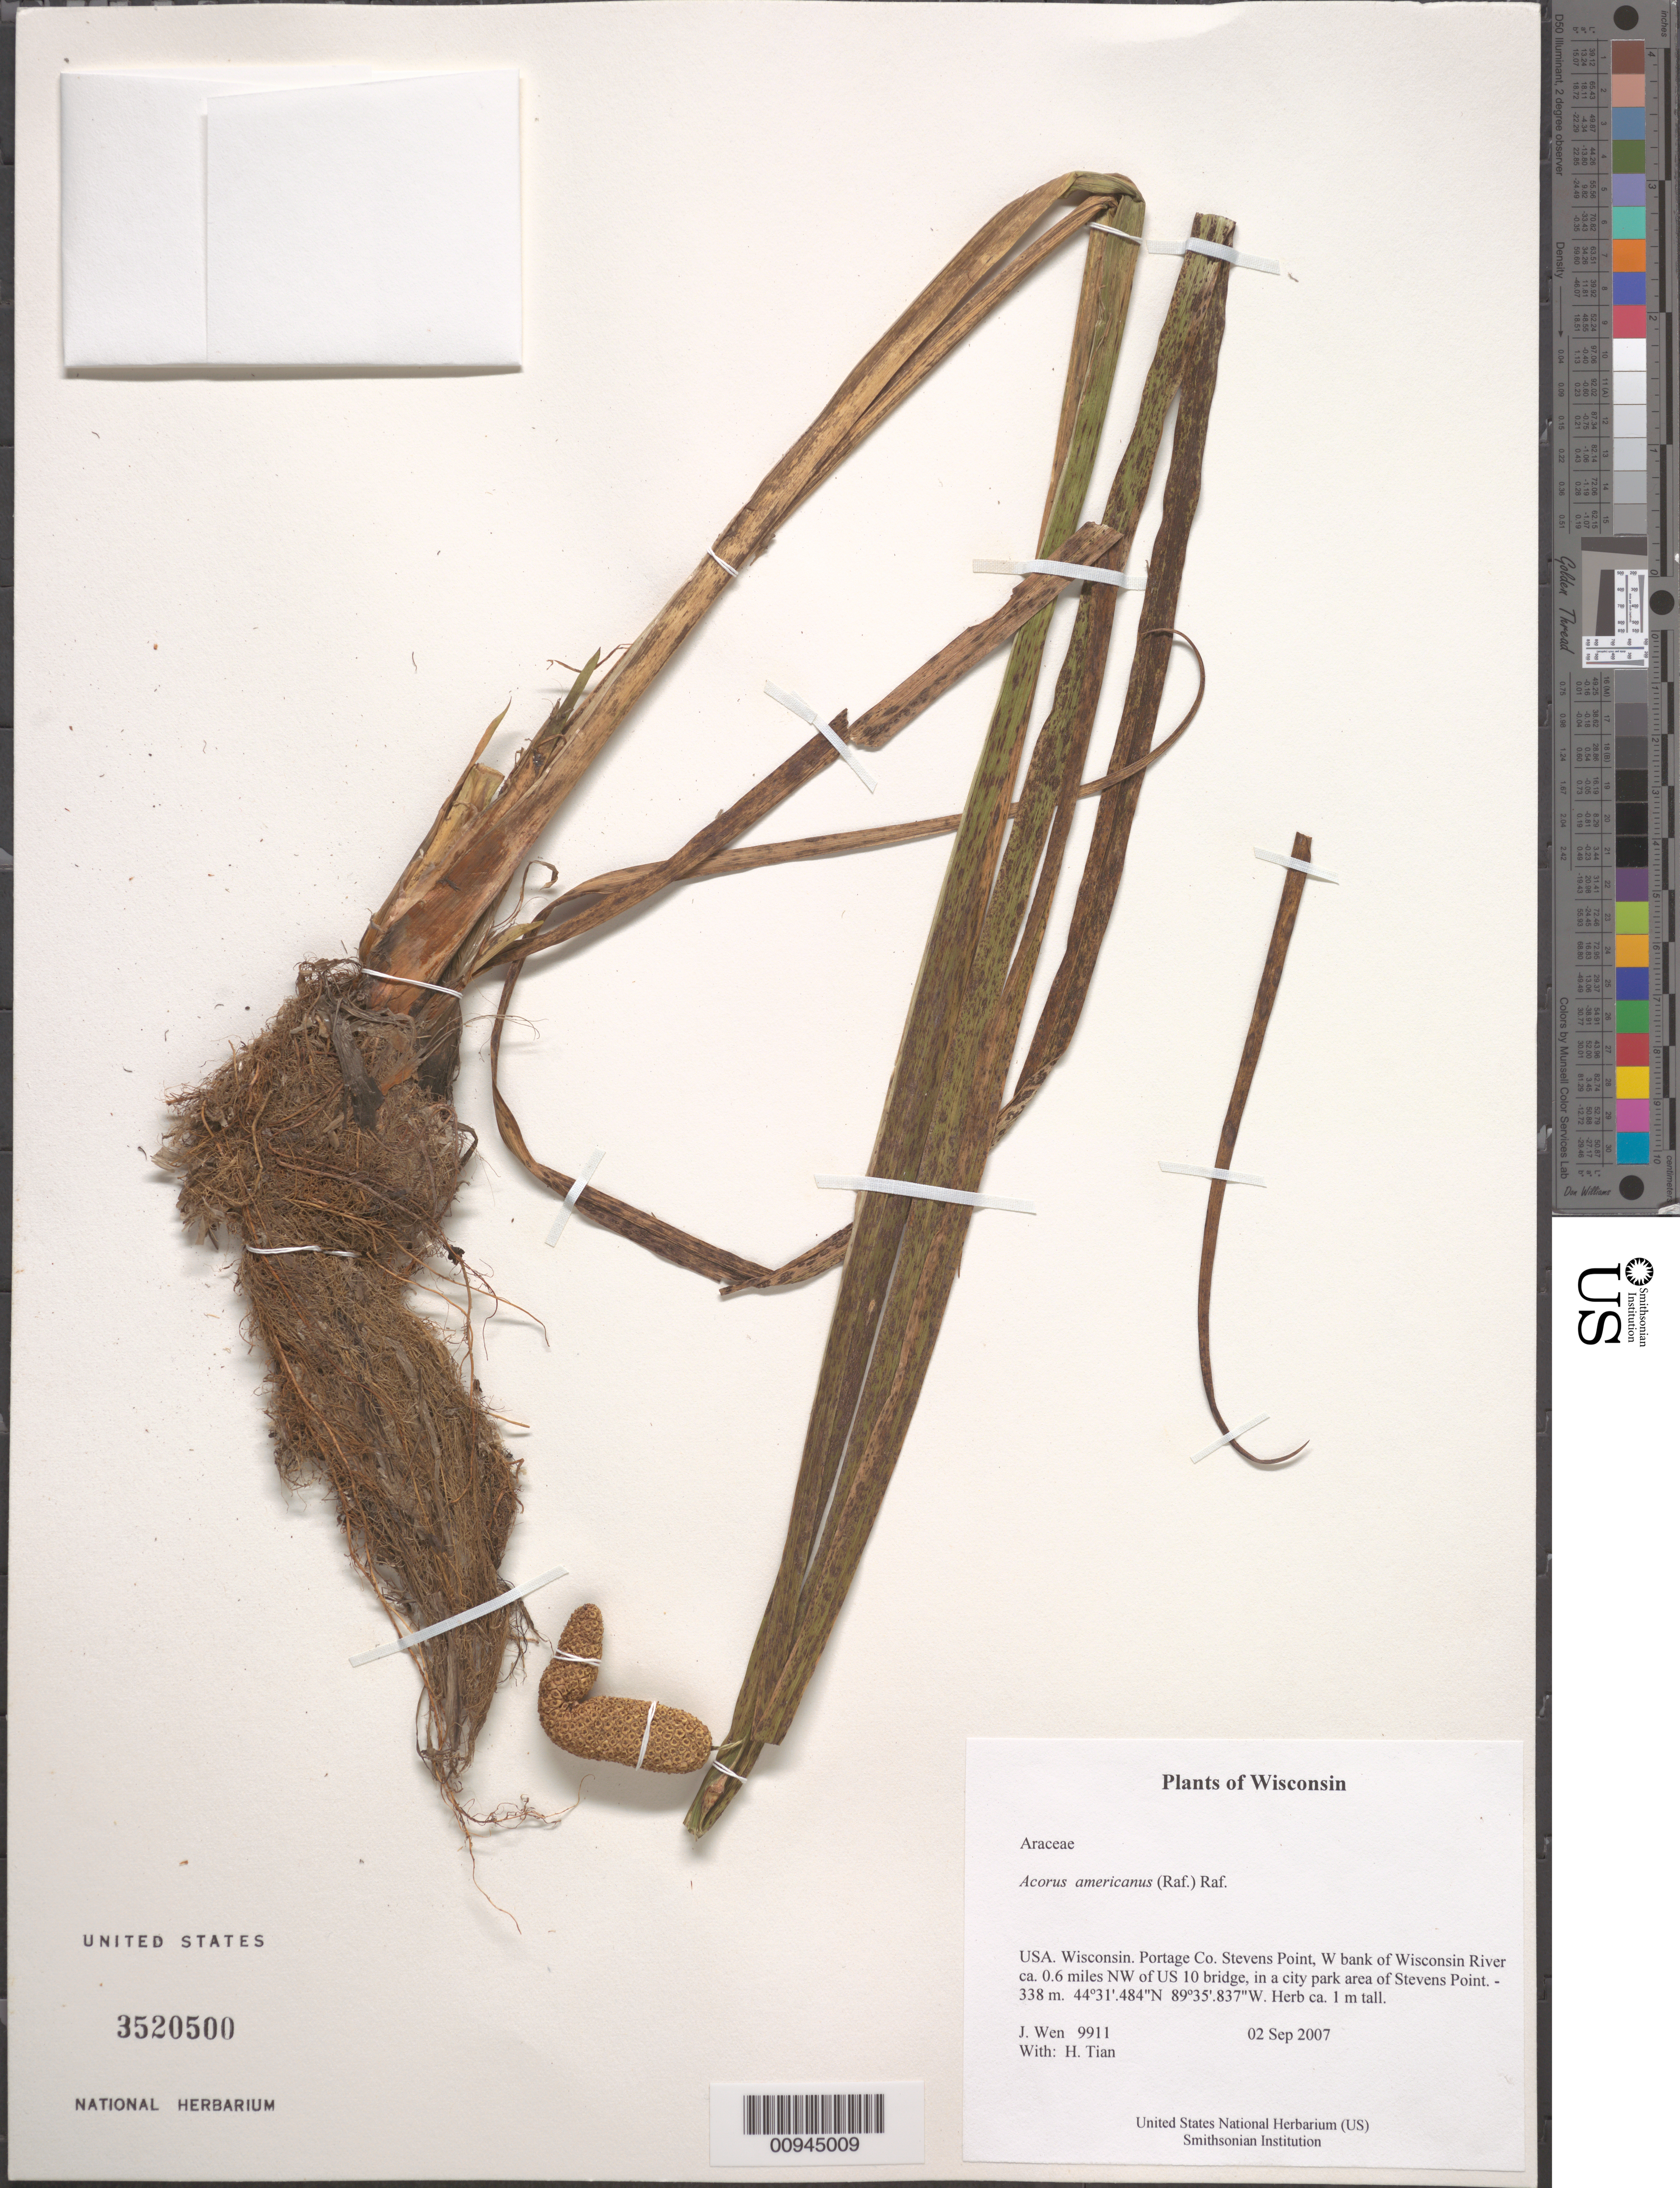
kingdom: Plantae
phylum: Tracheophyta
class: Liliopsida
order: Acorales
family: Acoraceae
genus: Acorus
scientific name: Acorus americanus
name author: (Raf.) Raf.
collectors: J. Wen & H. Tian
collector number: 9911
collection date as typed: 02 Sep 2007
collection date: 2007-09-02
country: United States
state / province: Wisconsin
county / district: Portage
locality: Stevens Point, W bank of Wisconsin River ca. 0.6 miles NW of US 10 bridge, in a city park area of Stevens Point.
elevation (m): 338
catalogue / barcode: US 3520500